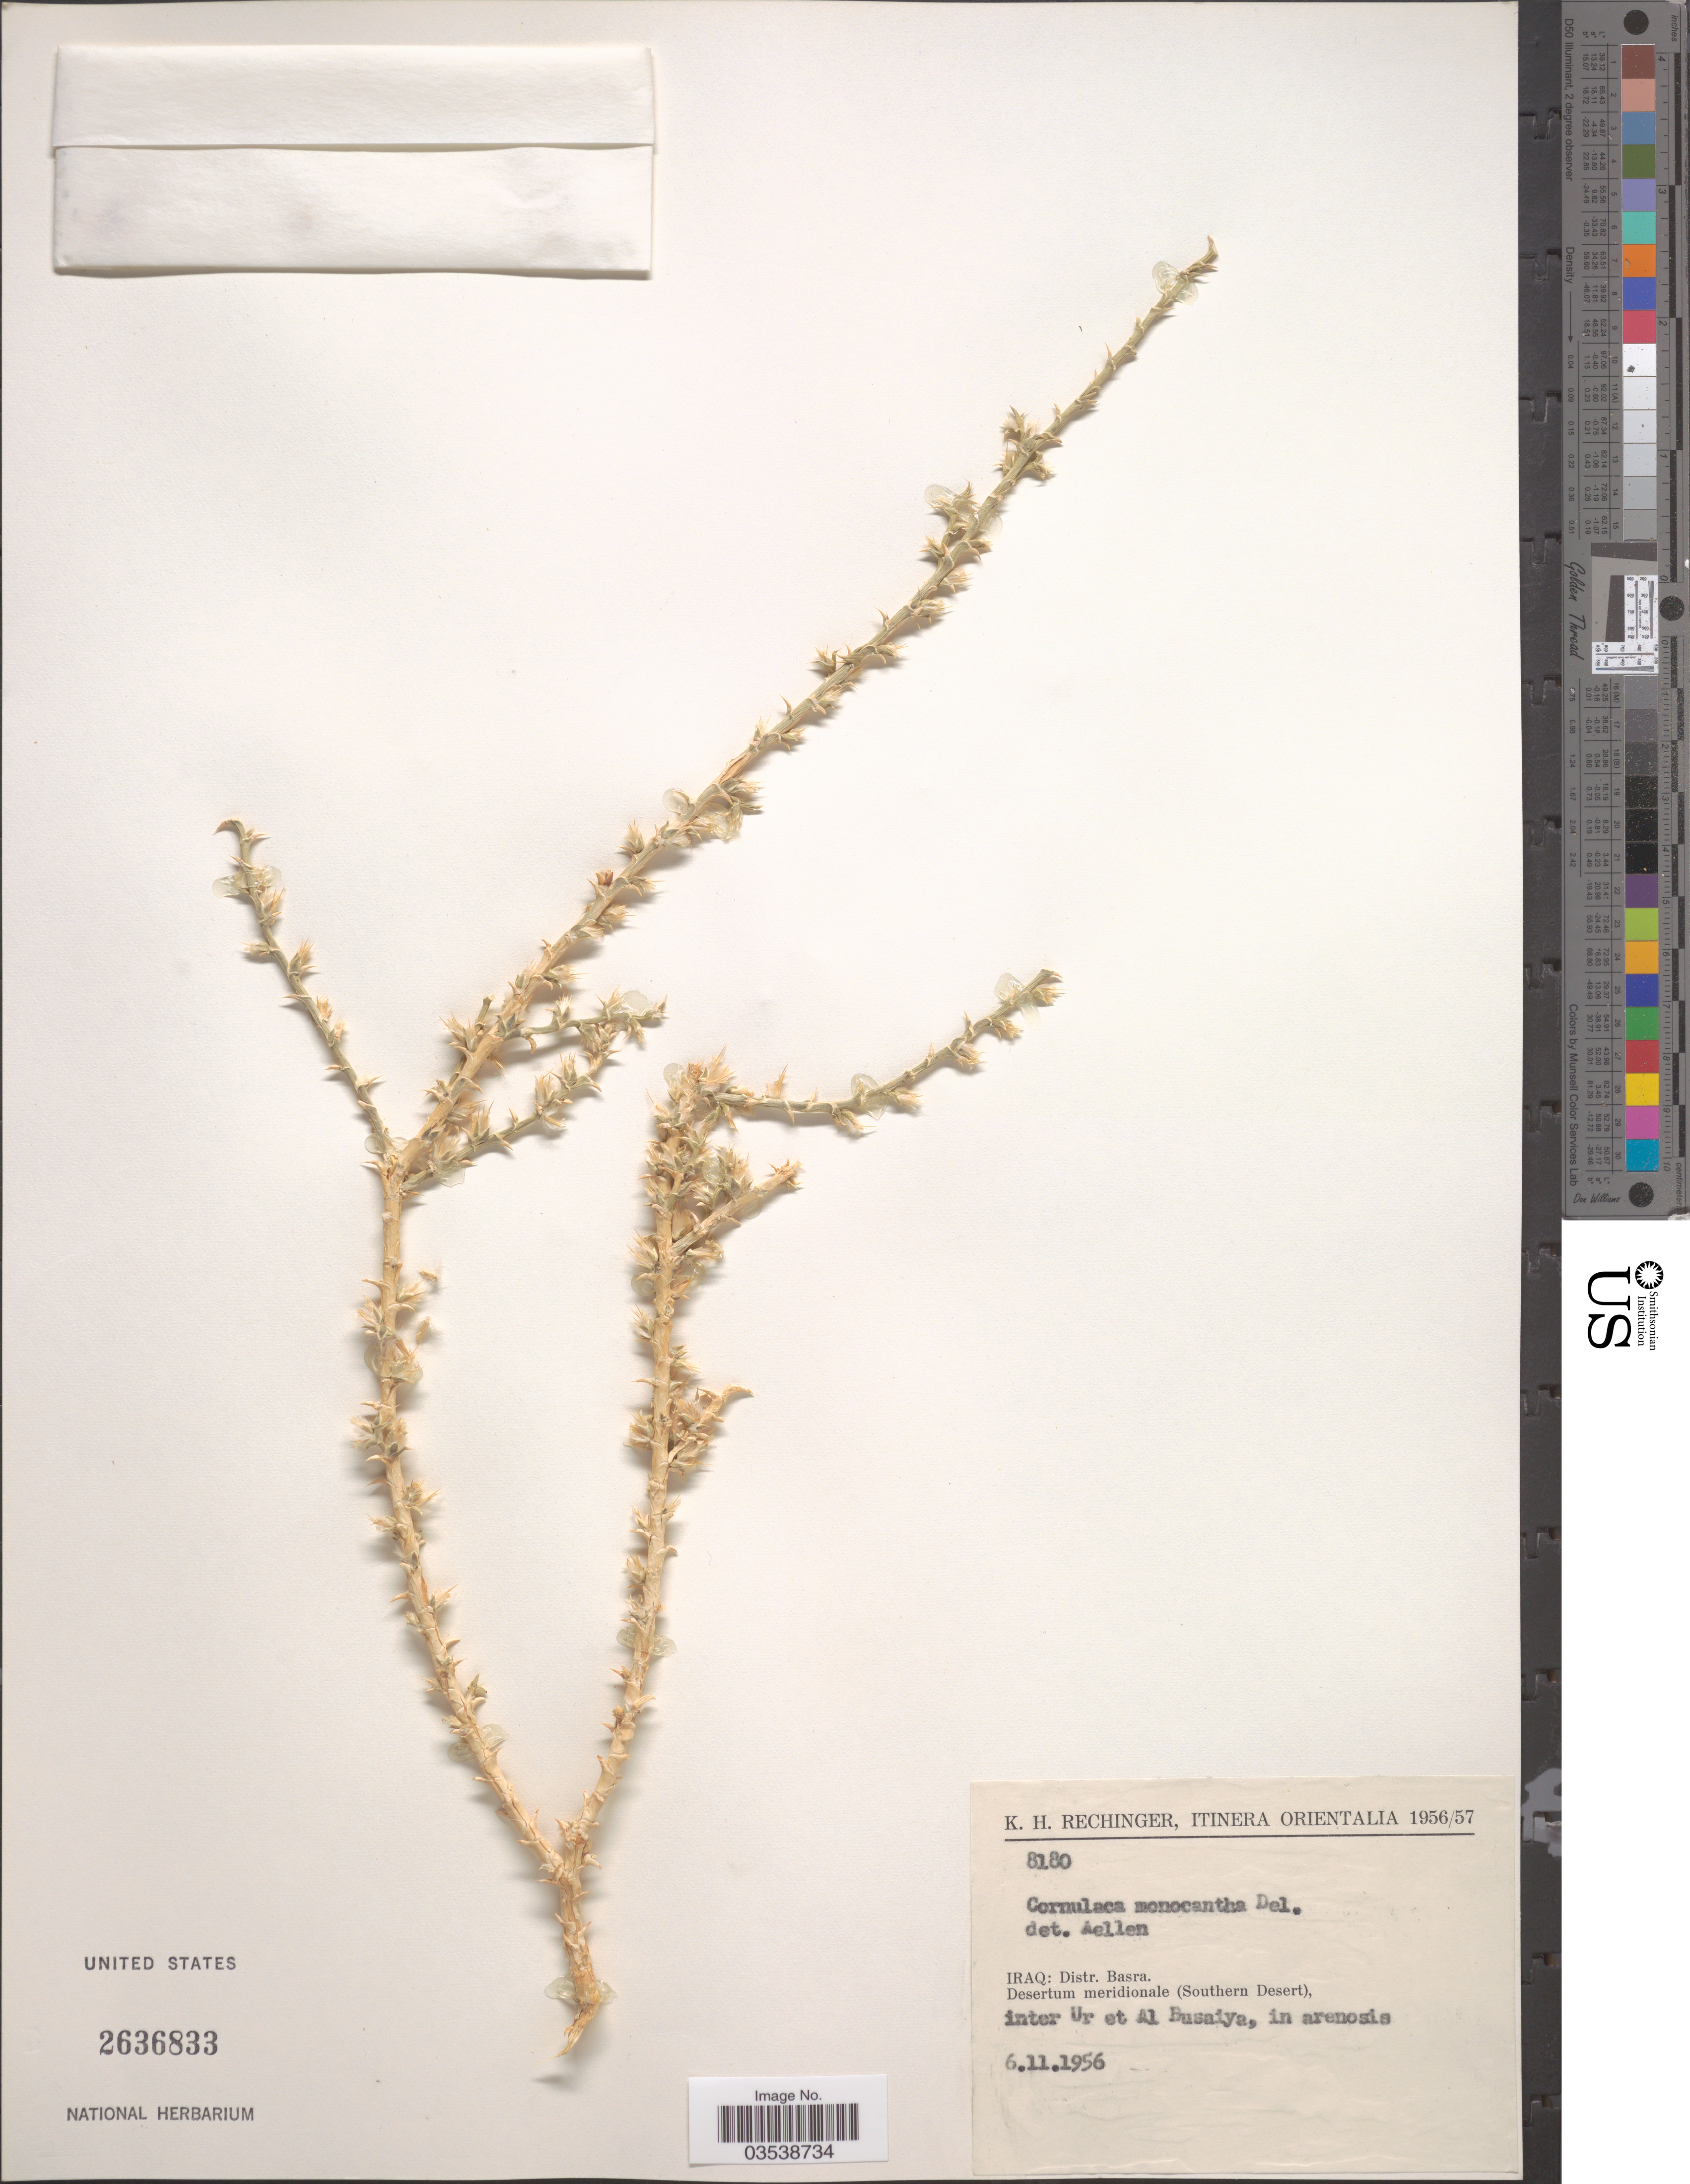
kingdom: Plantae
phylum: Tracheophyta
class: Magnoliopsida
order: Caryophyllales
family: Amaranthaceae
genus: Cornulaca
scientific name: Cornulaca monacantha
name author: Delile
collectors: K. H. Rechinger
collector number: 8180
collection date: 1956-11-06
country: Iraq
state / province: Al Basrah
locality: Itinera Orientalia. Distr. Basra. Desertum meridionale (Southern Desert), inter Ur et Al Busaiya.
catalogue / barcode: US 2636833